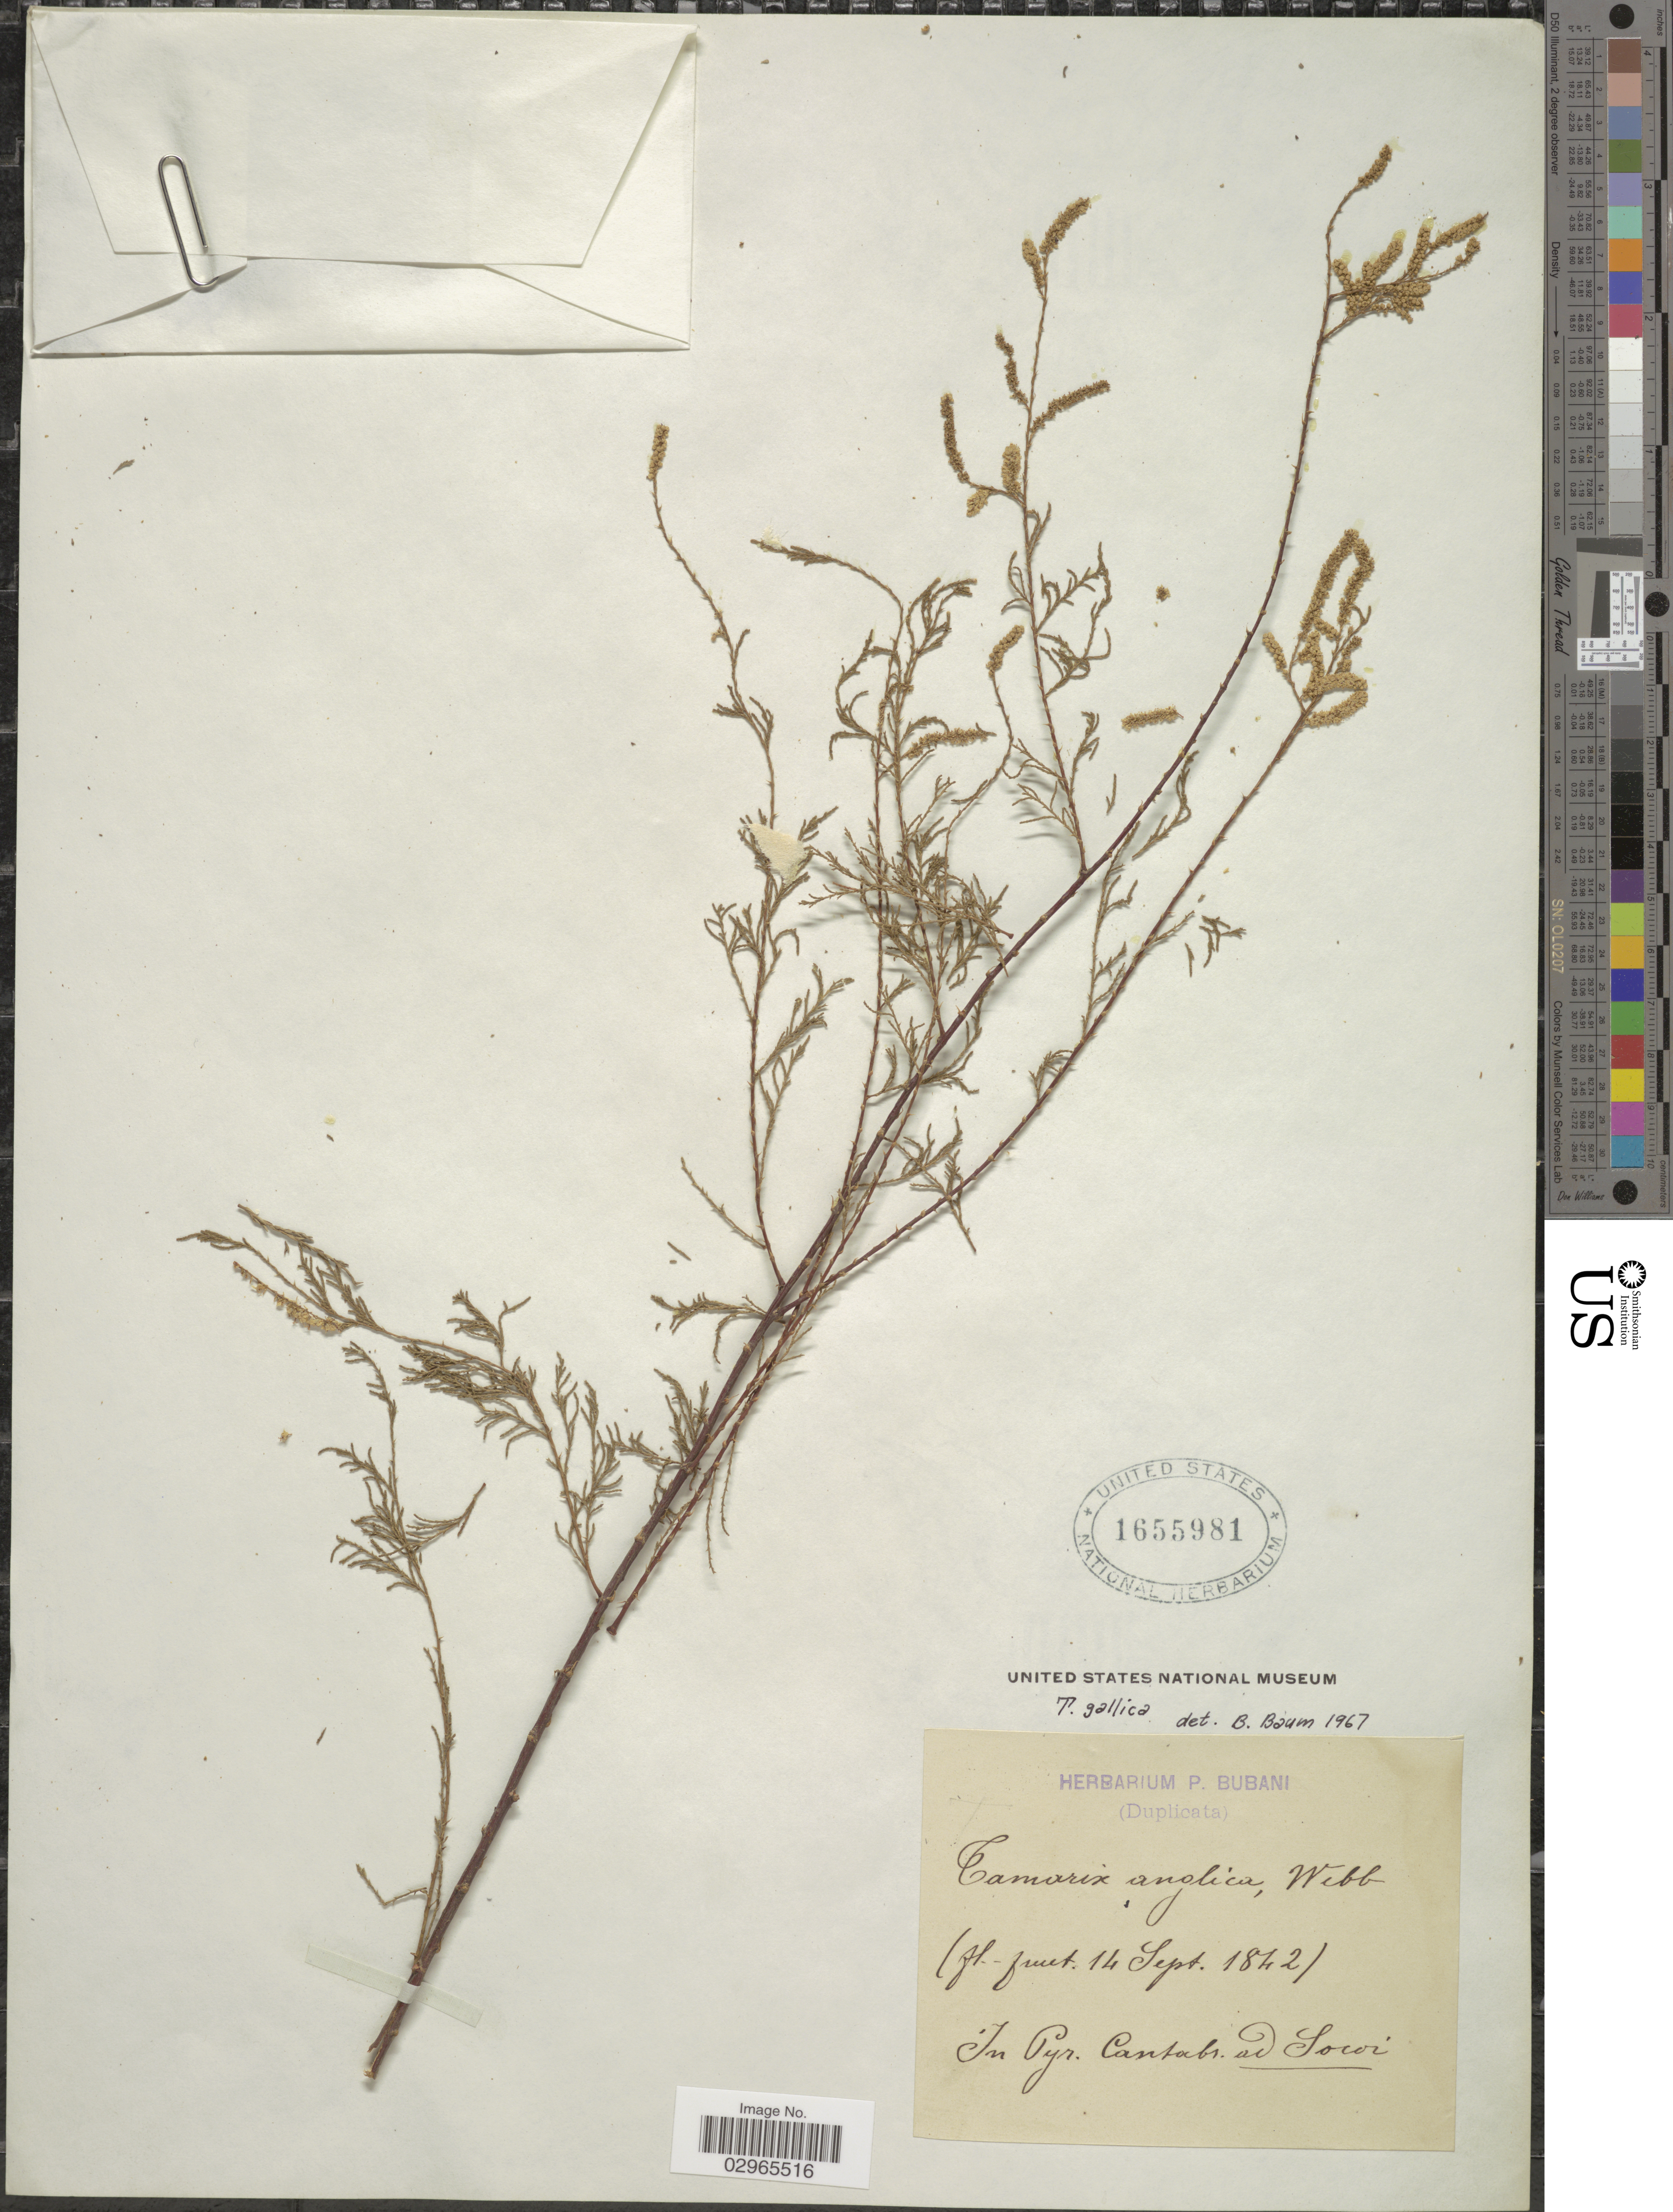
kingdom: Plantae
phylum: Tracheophyta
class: Magnoliopsida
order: Caryophyllales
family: Tamaricaceae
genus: Tamarix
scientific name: Tamarix gallica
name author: L.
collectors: ex herb. P. Bubani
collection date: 1842-09-14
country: Spain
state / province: Cantabria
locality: In Pyr. Cantabr. ad Soria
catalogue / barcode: US 1655981